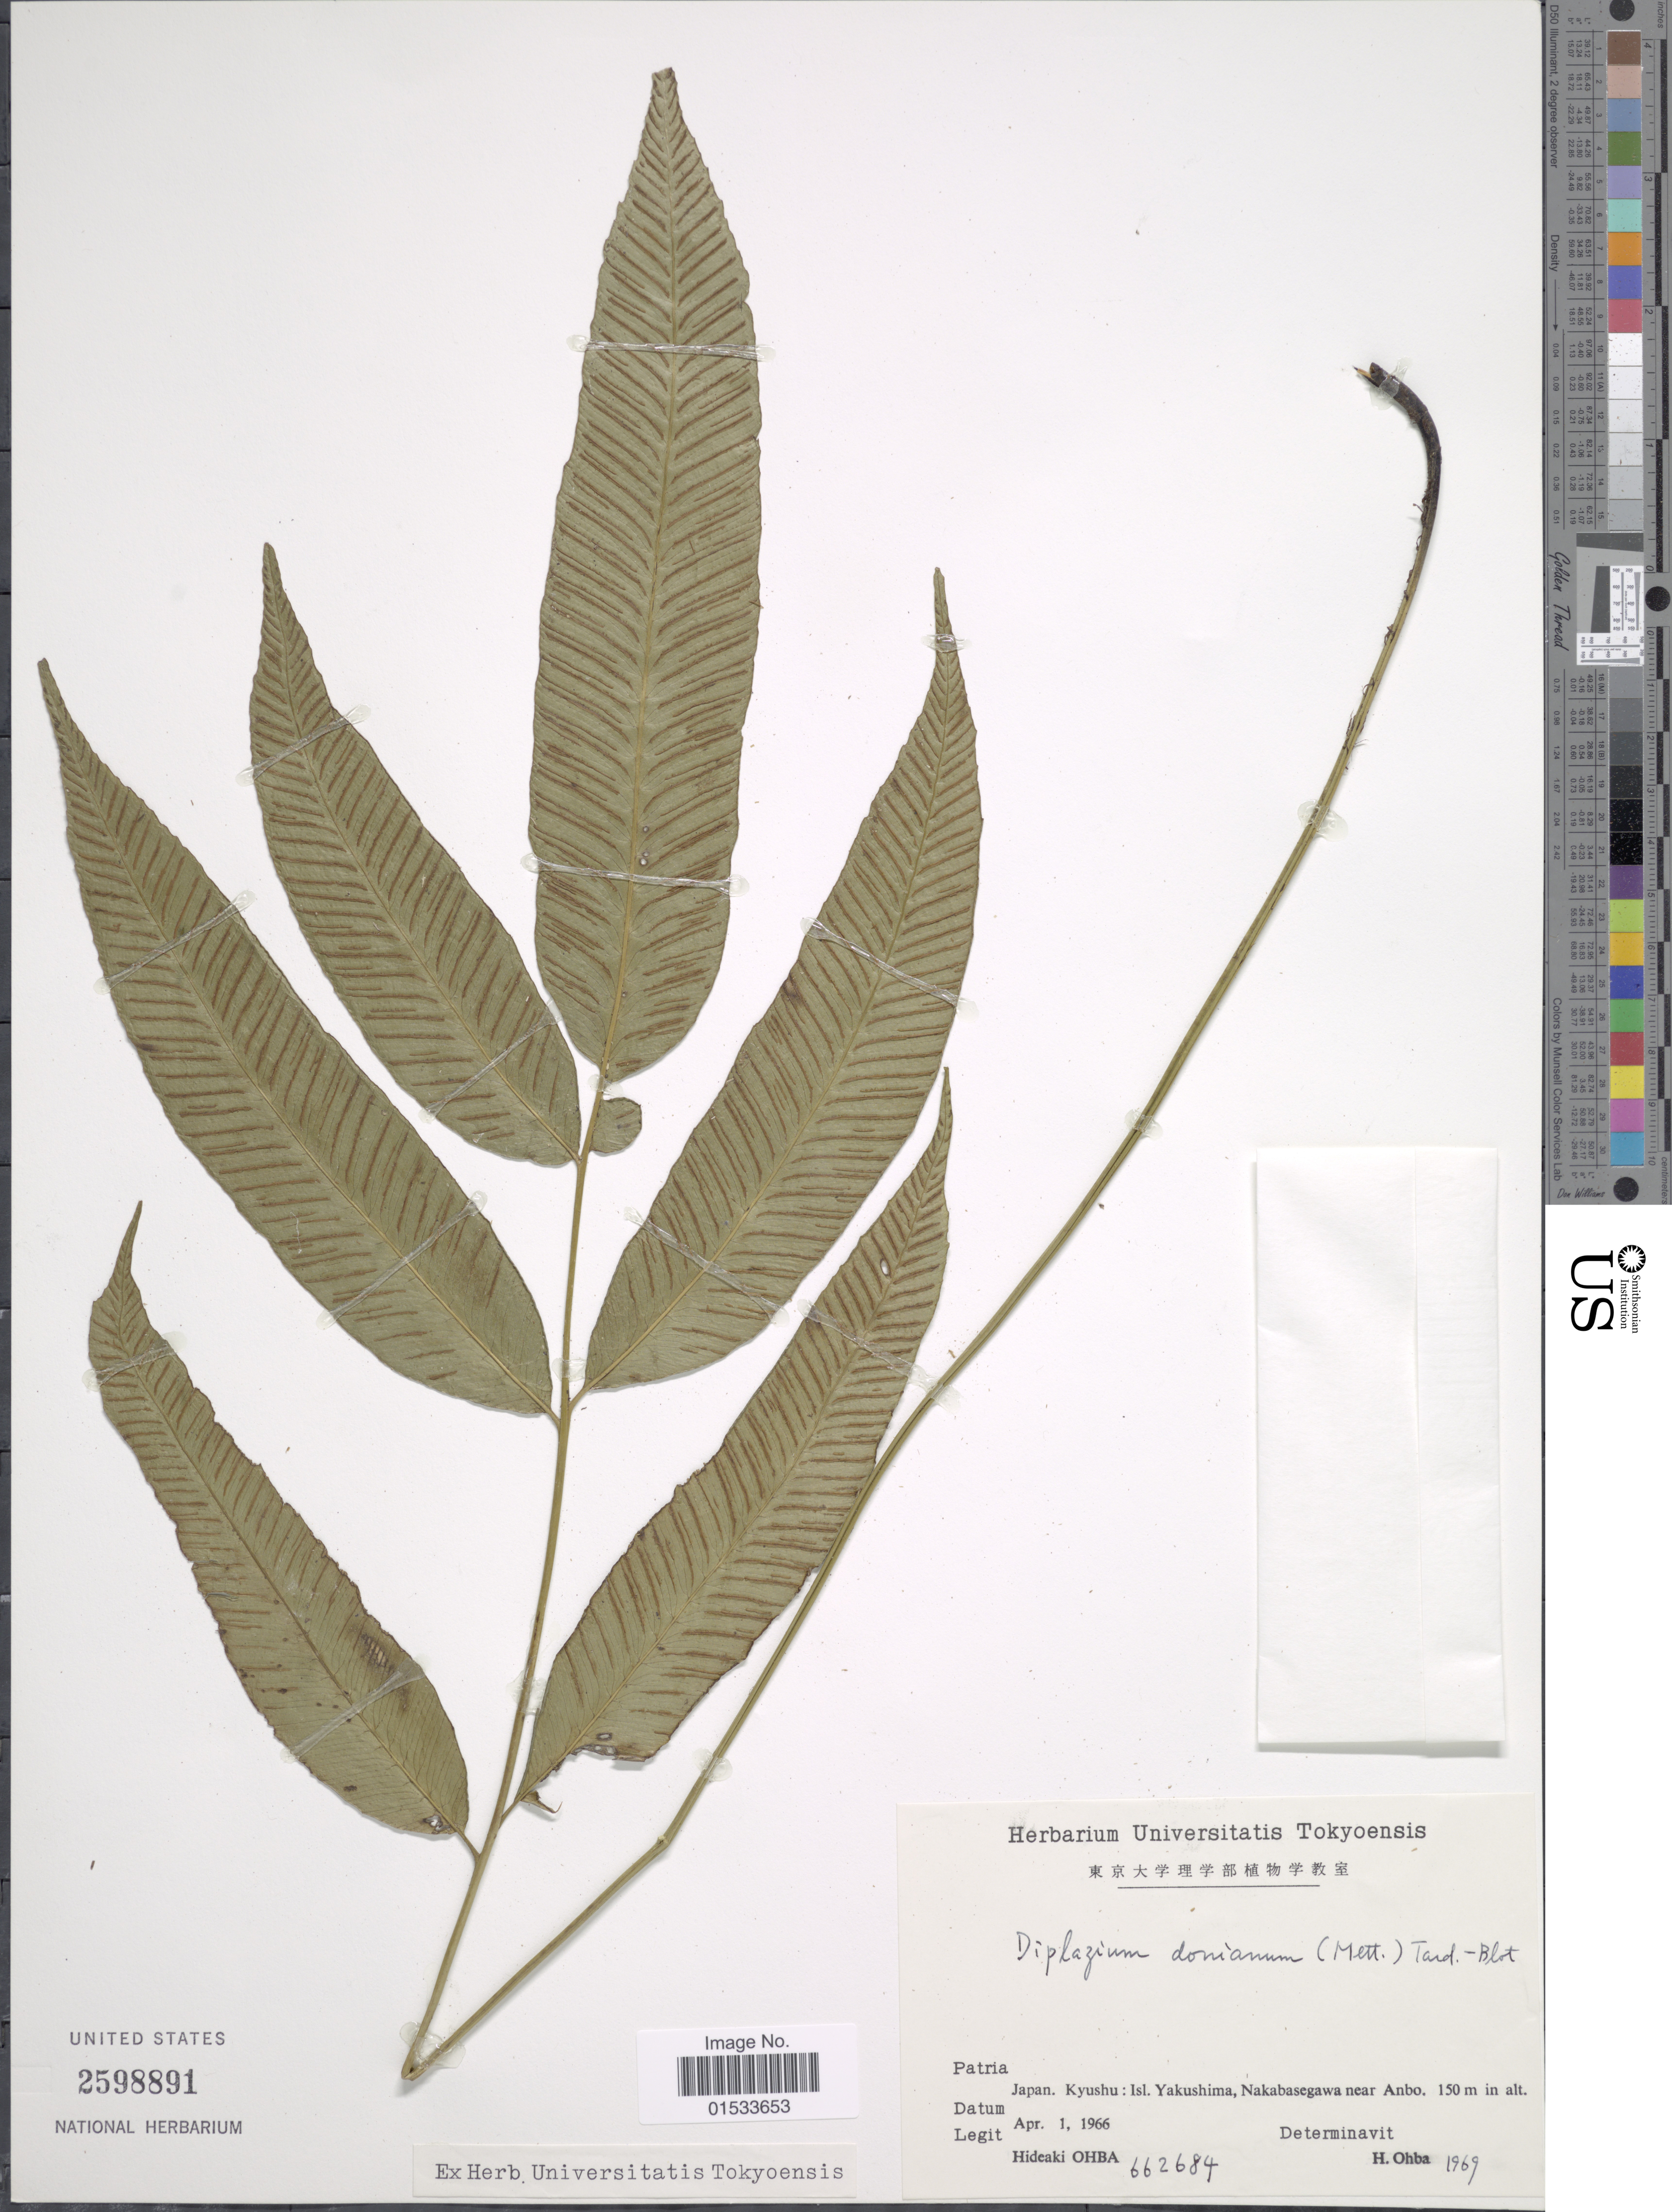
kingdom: Plantae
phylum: Tracheophyta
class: Polypodiopsida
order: Polypodiales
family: Athyriaceae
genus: Diplazium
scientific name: Diplazium donianum var. donianum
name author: (Mett.) Tardieu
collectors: H. Ohba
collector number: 622684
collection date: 1966-04-01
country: Japan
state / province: Kagosima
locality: Kyushu, Isl. Yakushima, Nakabasegawa near Anbo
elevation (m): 150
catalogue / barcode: US 2598891